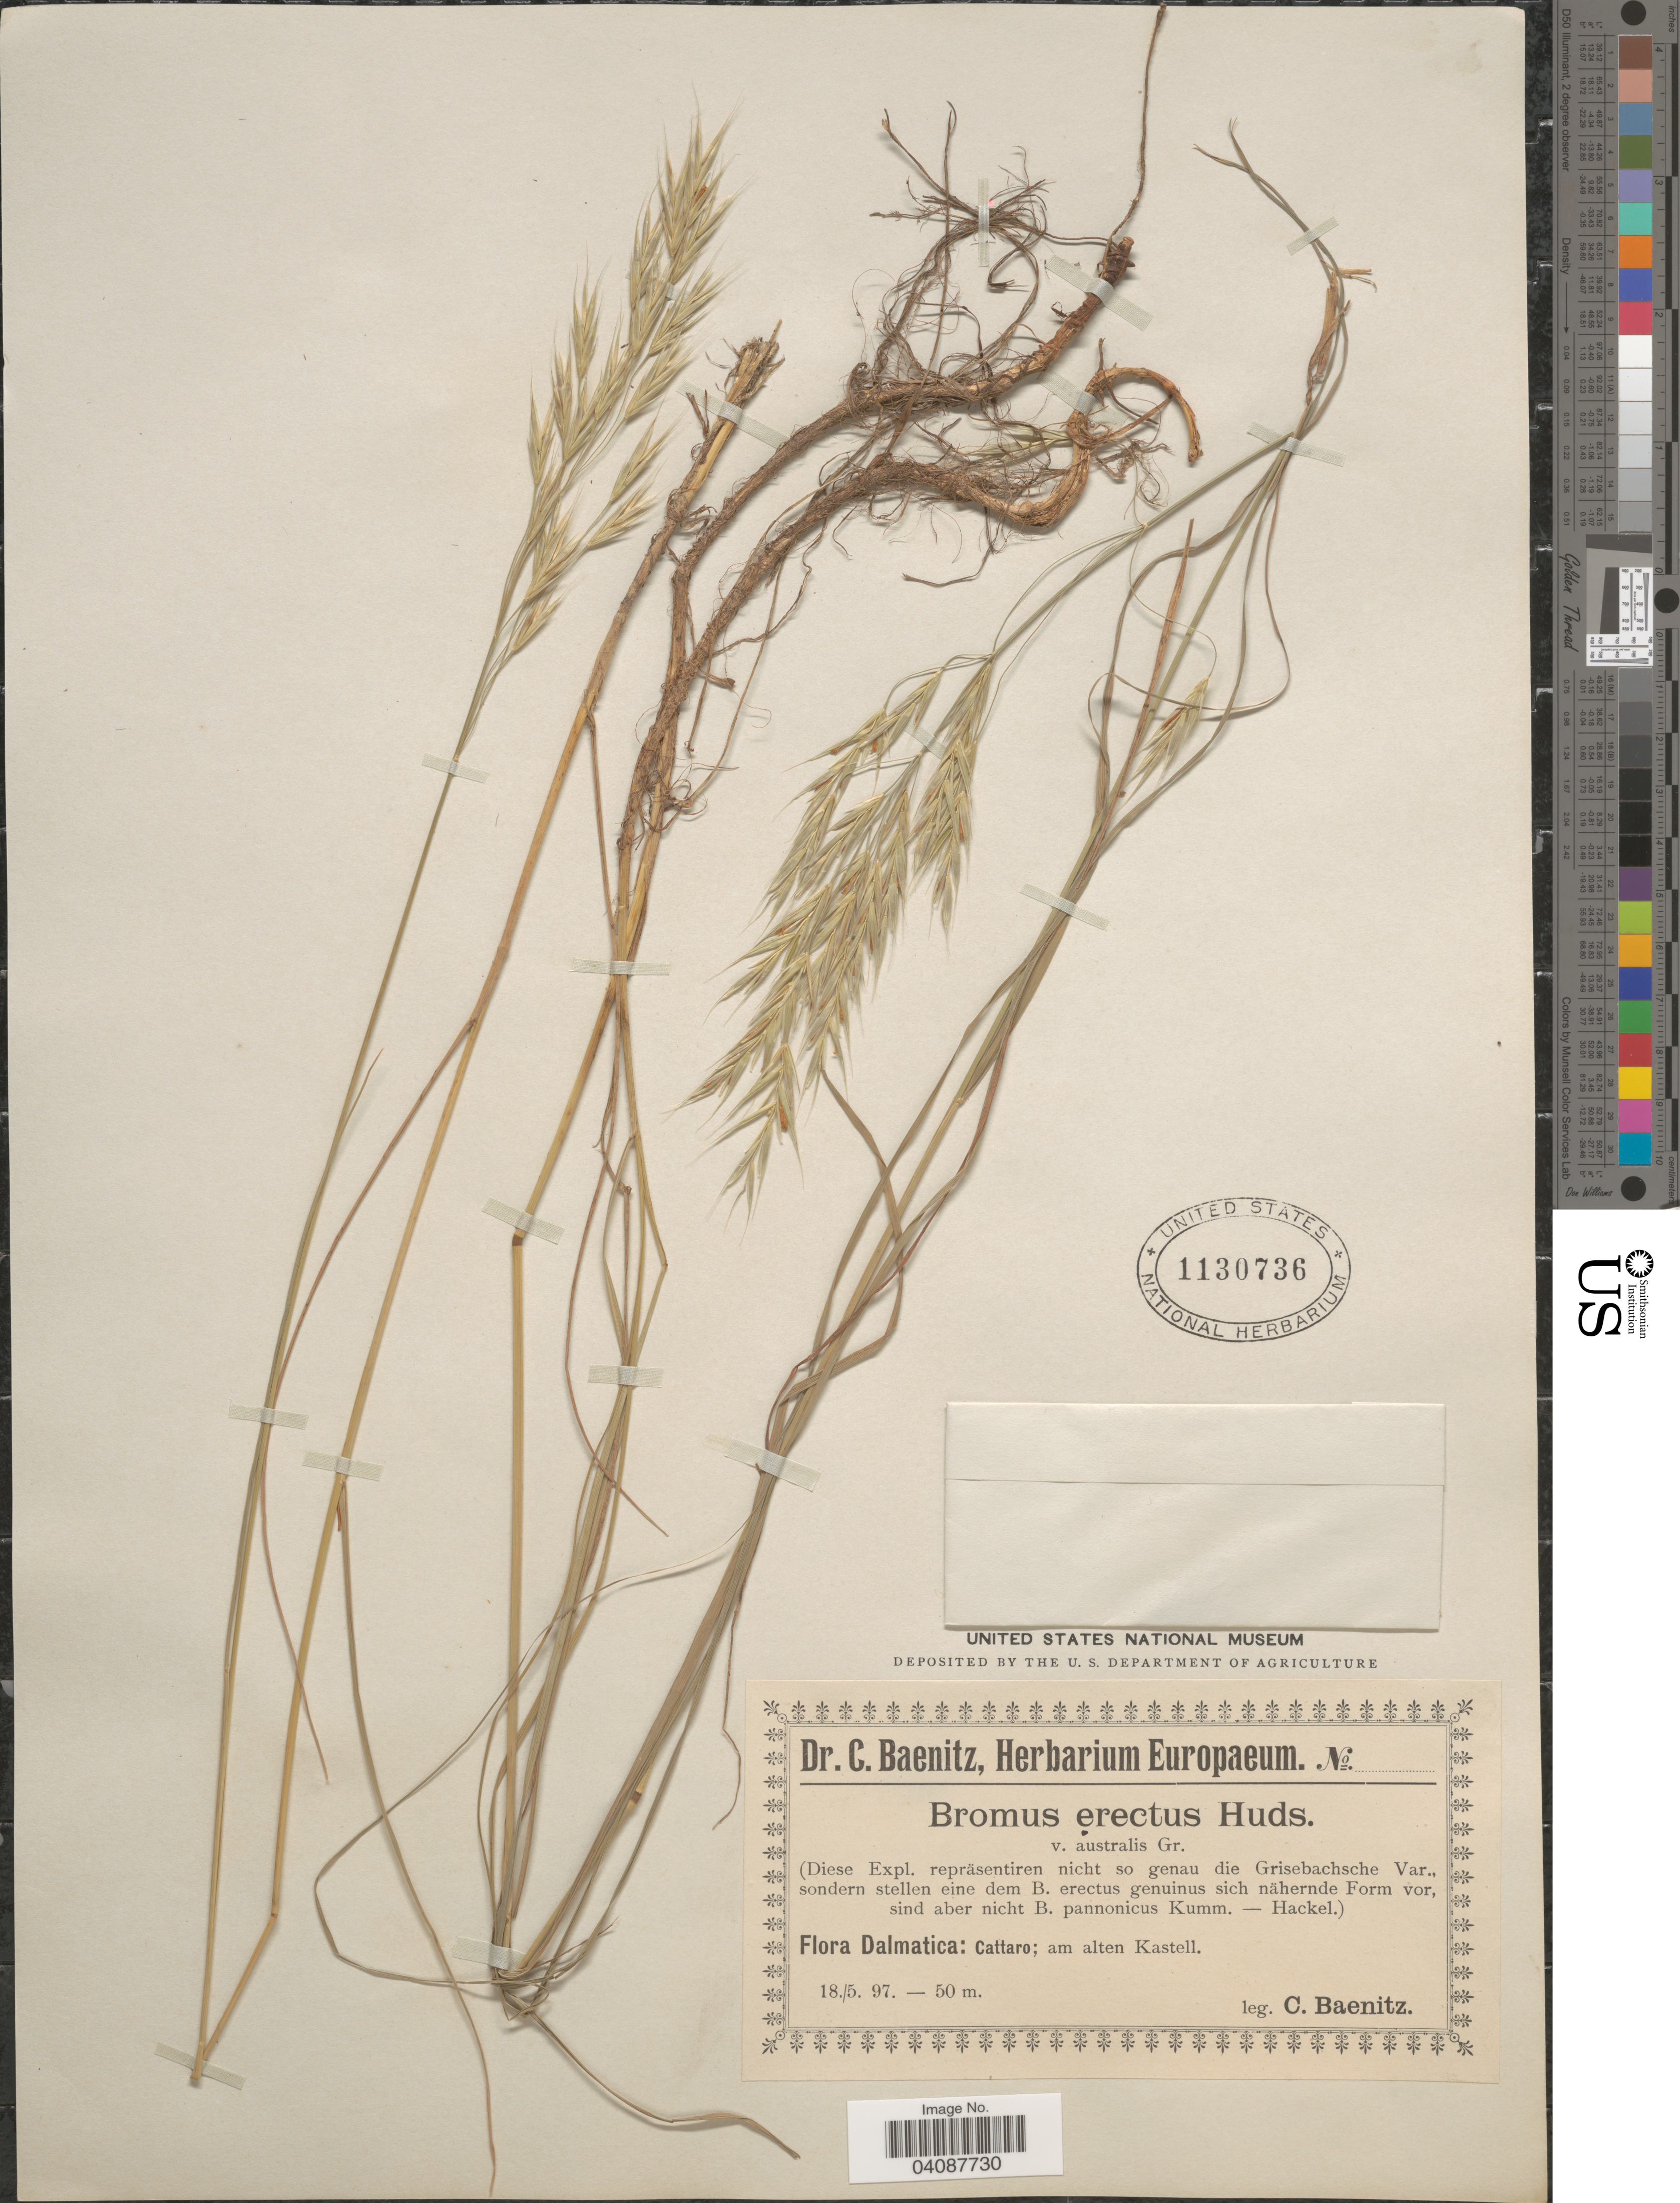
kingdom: Plantae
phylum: Tracheophyta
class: Liliopsida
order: Poales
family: Poaceae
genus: Bromus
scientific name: Bromus erectus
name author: Huds.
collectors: C. G. Baenitz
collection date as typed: Transcribed d/m/y: 18/5/97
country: Croatia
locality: Dalmatica: Cattaro; am alten Kastell.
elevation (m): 50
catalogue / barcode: US 1130736